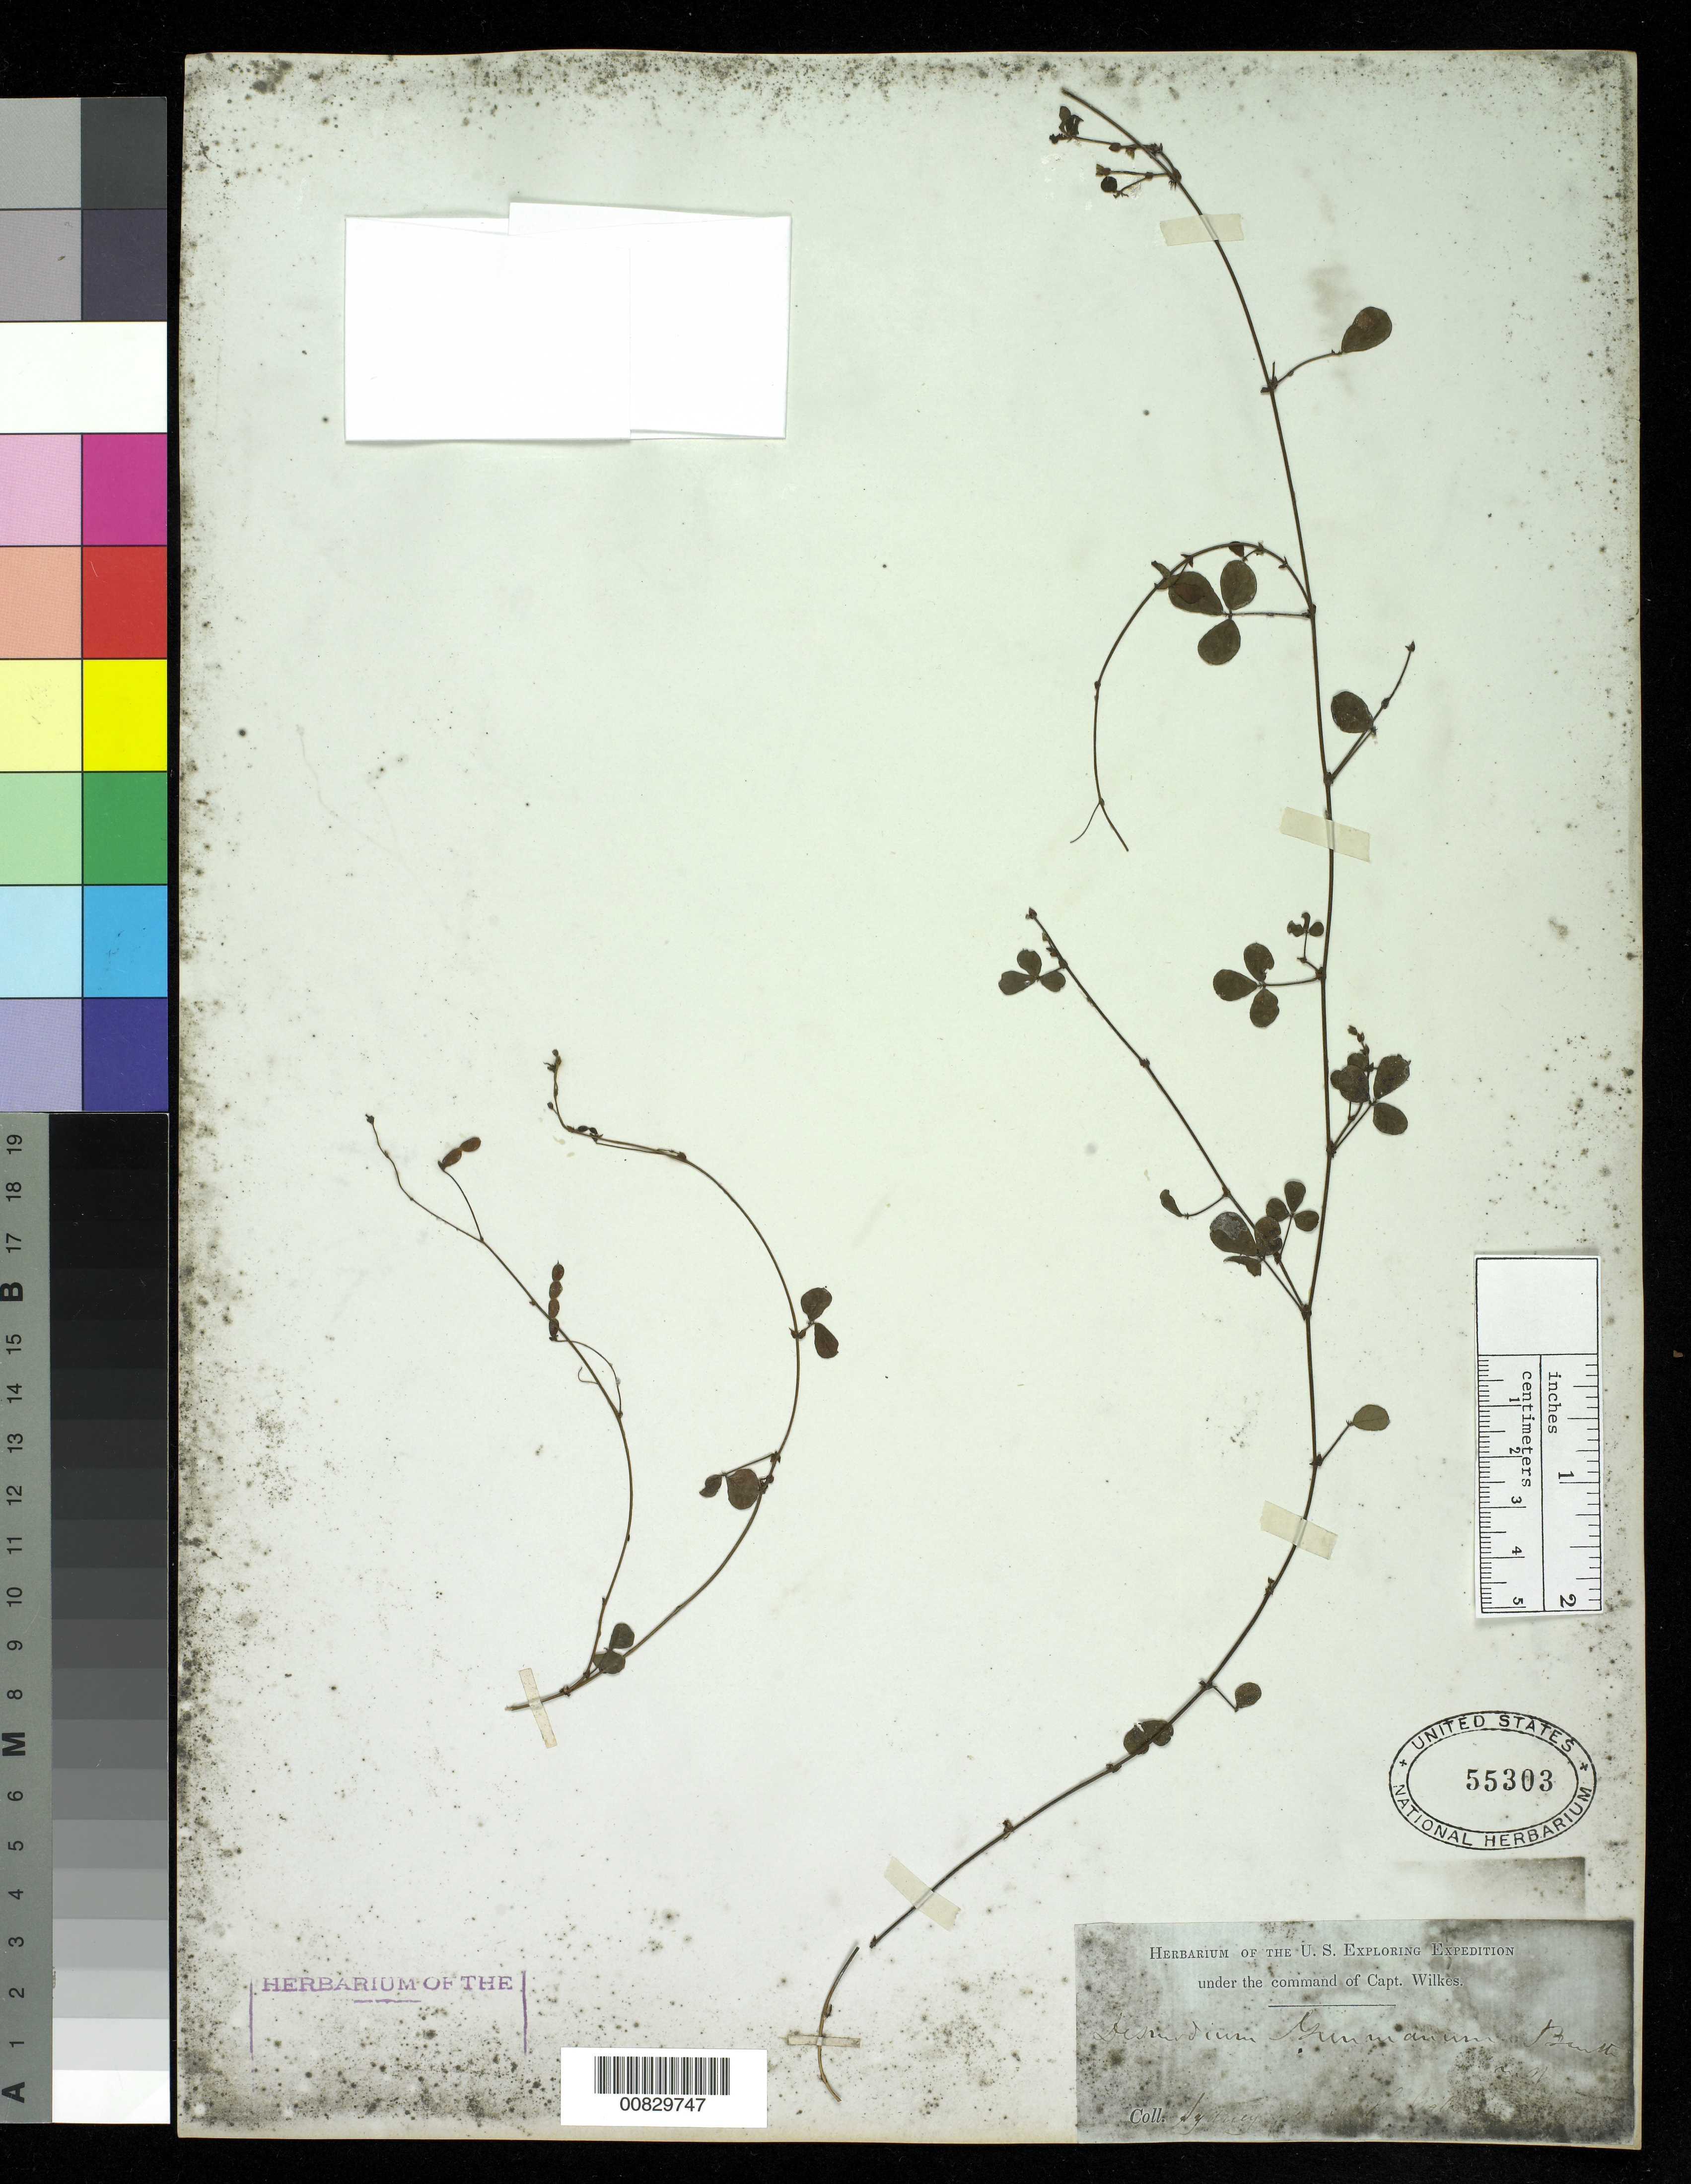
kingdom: Plantae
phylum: Tracheophyta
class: Magnoliopsida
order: Fabales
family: Fabaceae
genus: Pullenia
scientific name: Pullenia gunnii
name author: (Benth. ex Hook. f.) H. Ohashi & K. Ohashi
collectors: Wilkes Explor. Exped.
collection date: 1838/1842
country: Australia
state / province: New South Wales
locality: Sydney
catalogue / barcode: US 55303